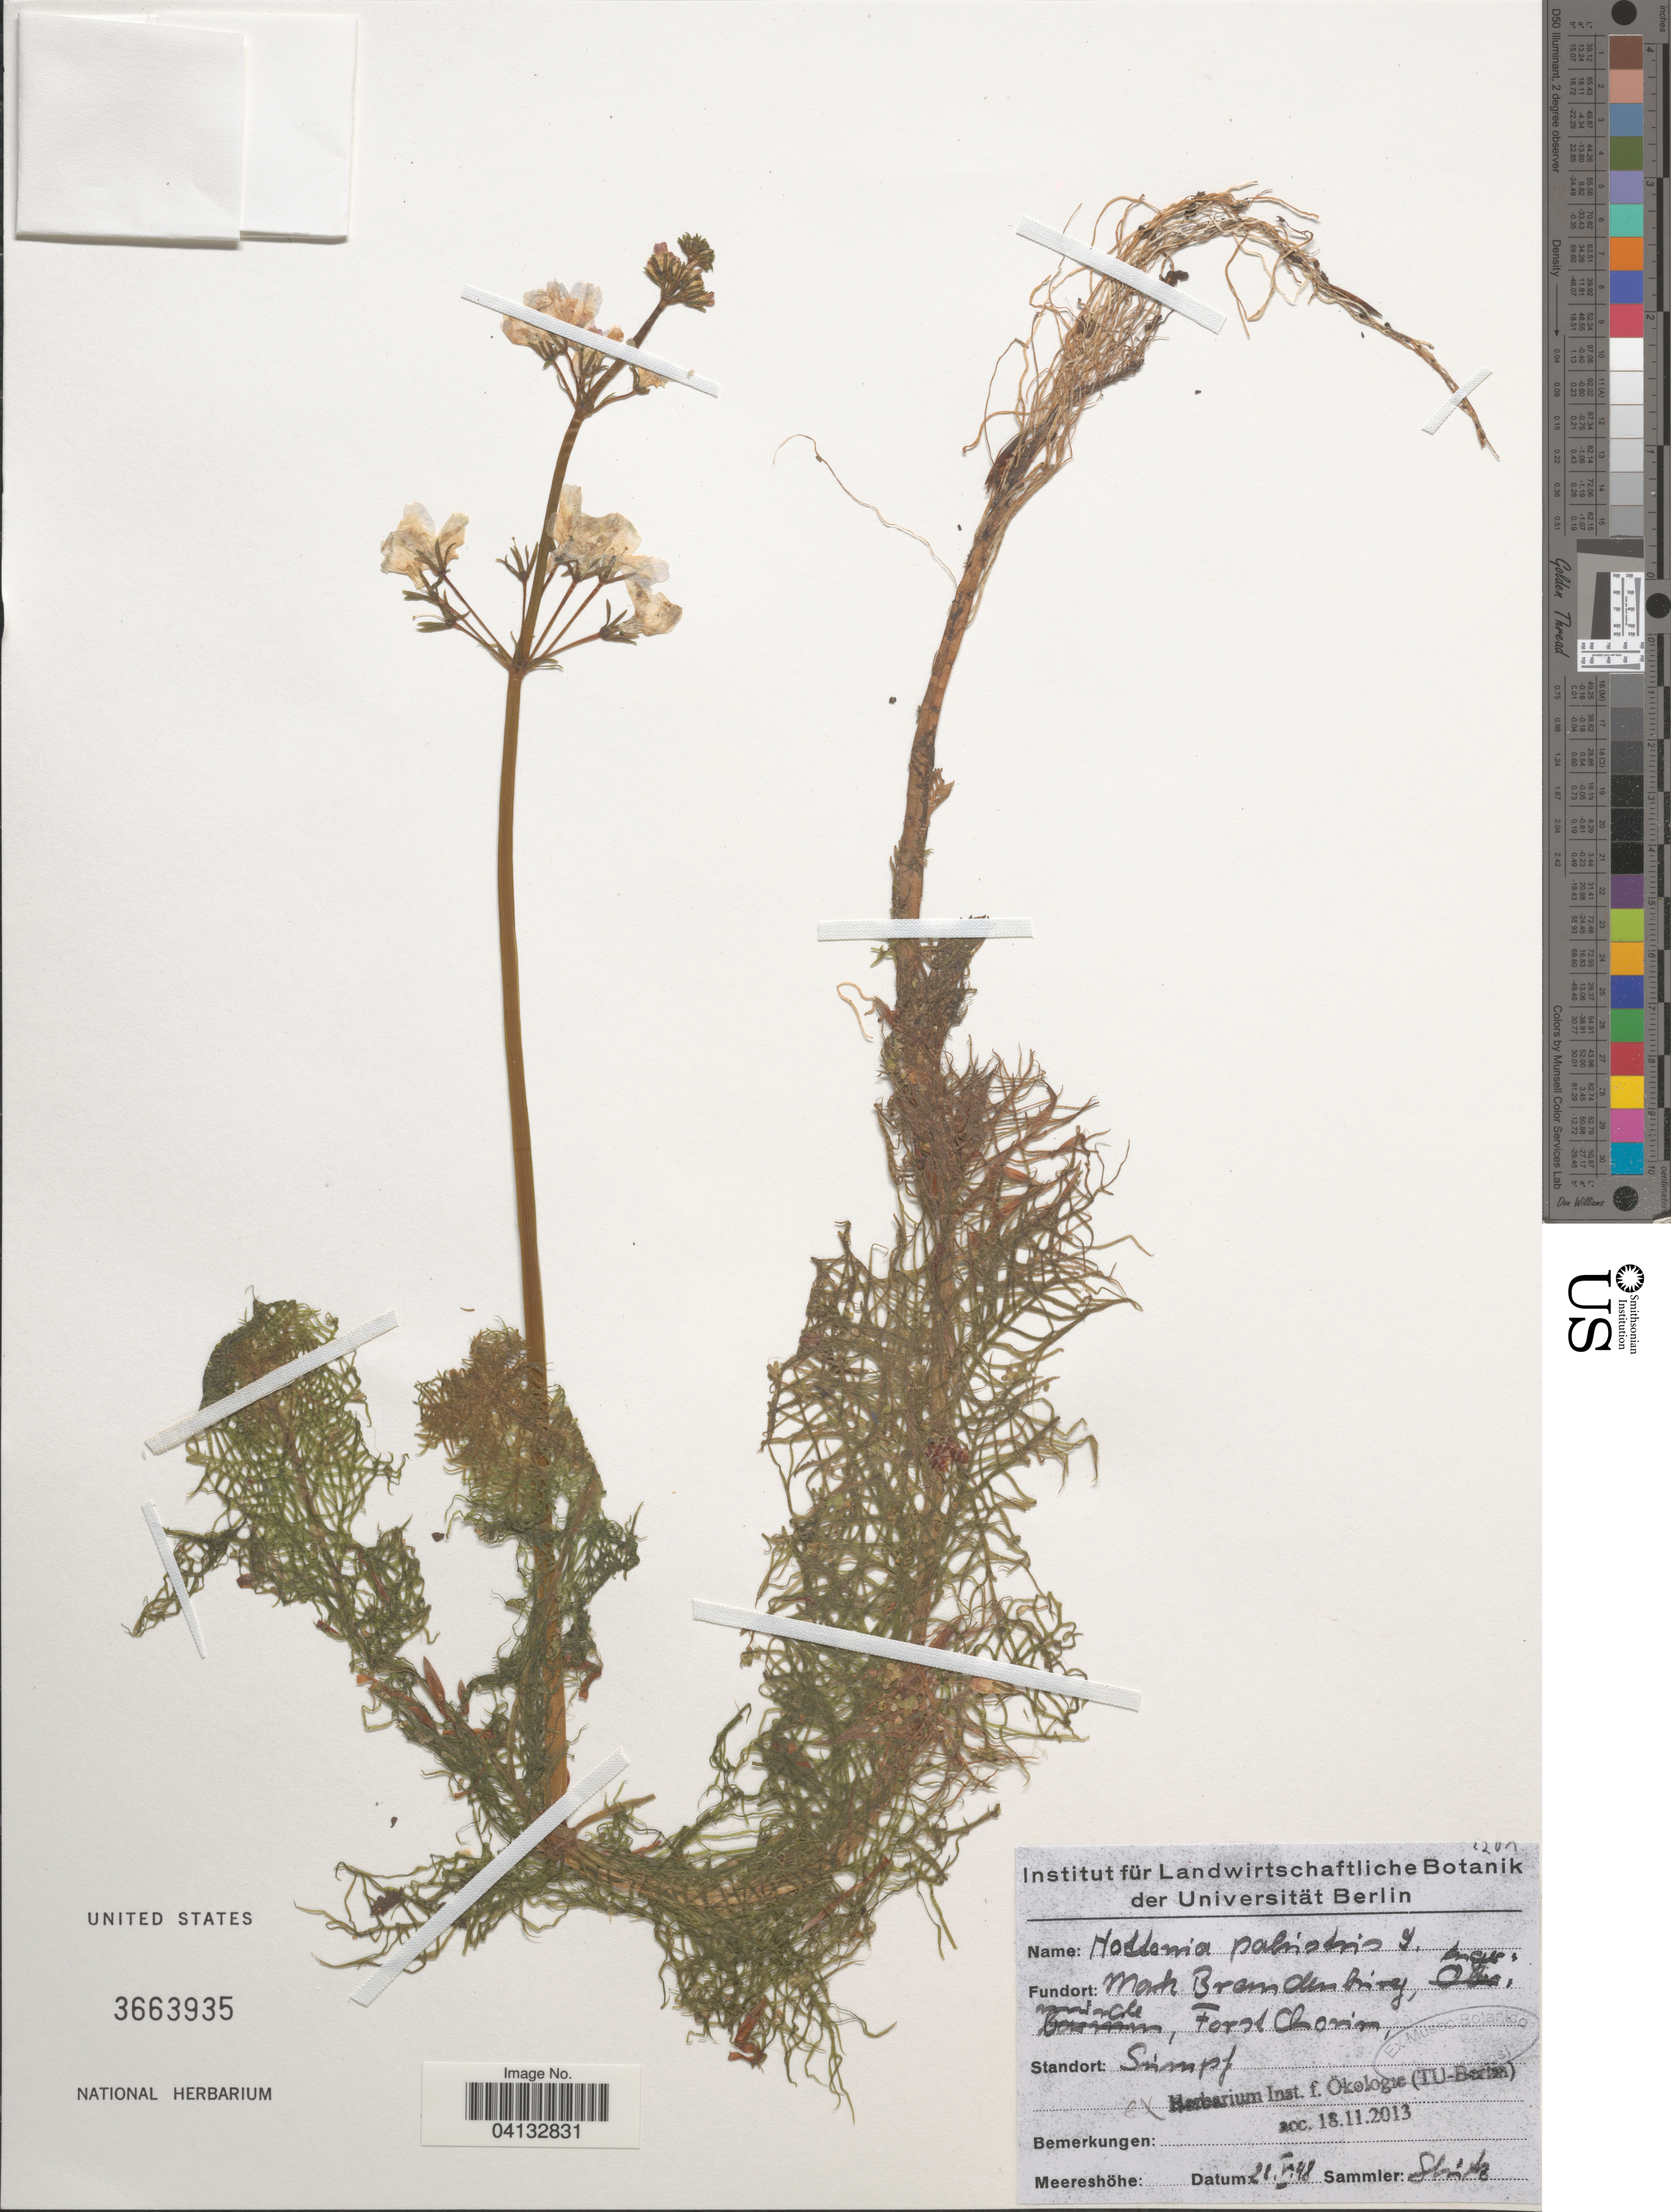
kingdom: Plantae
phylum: Tracheophyta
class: Magnoliopsida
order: Ericales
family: Primulaceae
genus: Hottonia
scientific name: Hottonia palustris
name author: L.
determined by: Strong, Mark T., (BOT), Smithsonian Institution - National Museum of Natural History (UNITED STATES)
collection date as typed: Transcribed d/m/y: 28/5/48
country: Germany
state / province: Brandenburg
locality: Monte Brandenbirg, [illegible text], [illegible text], Forst Chorin. Sümpf.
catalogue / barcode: US 3663935